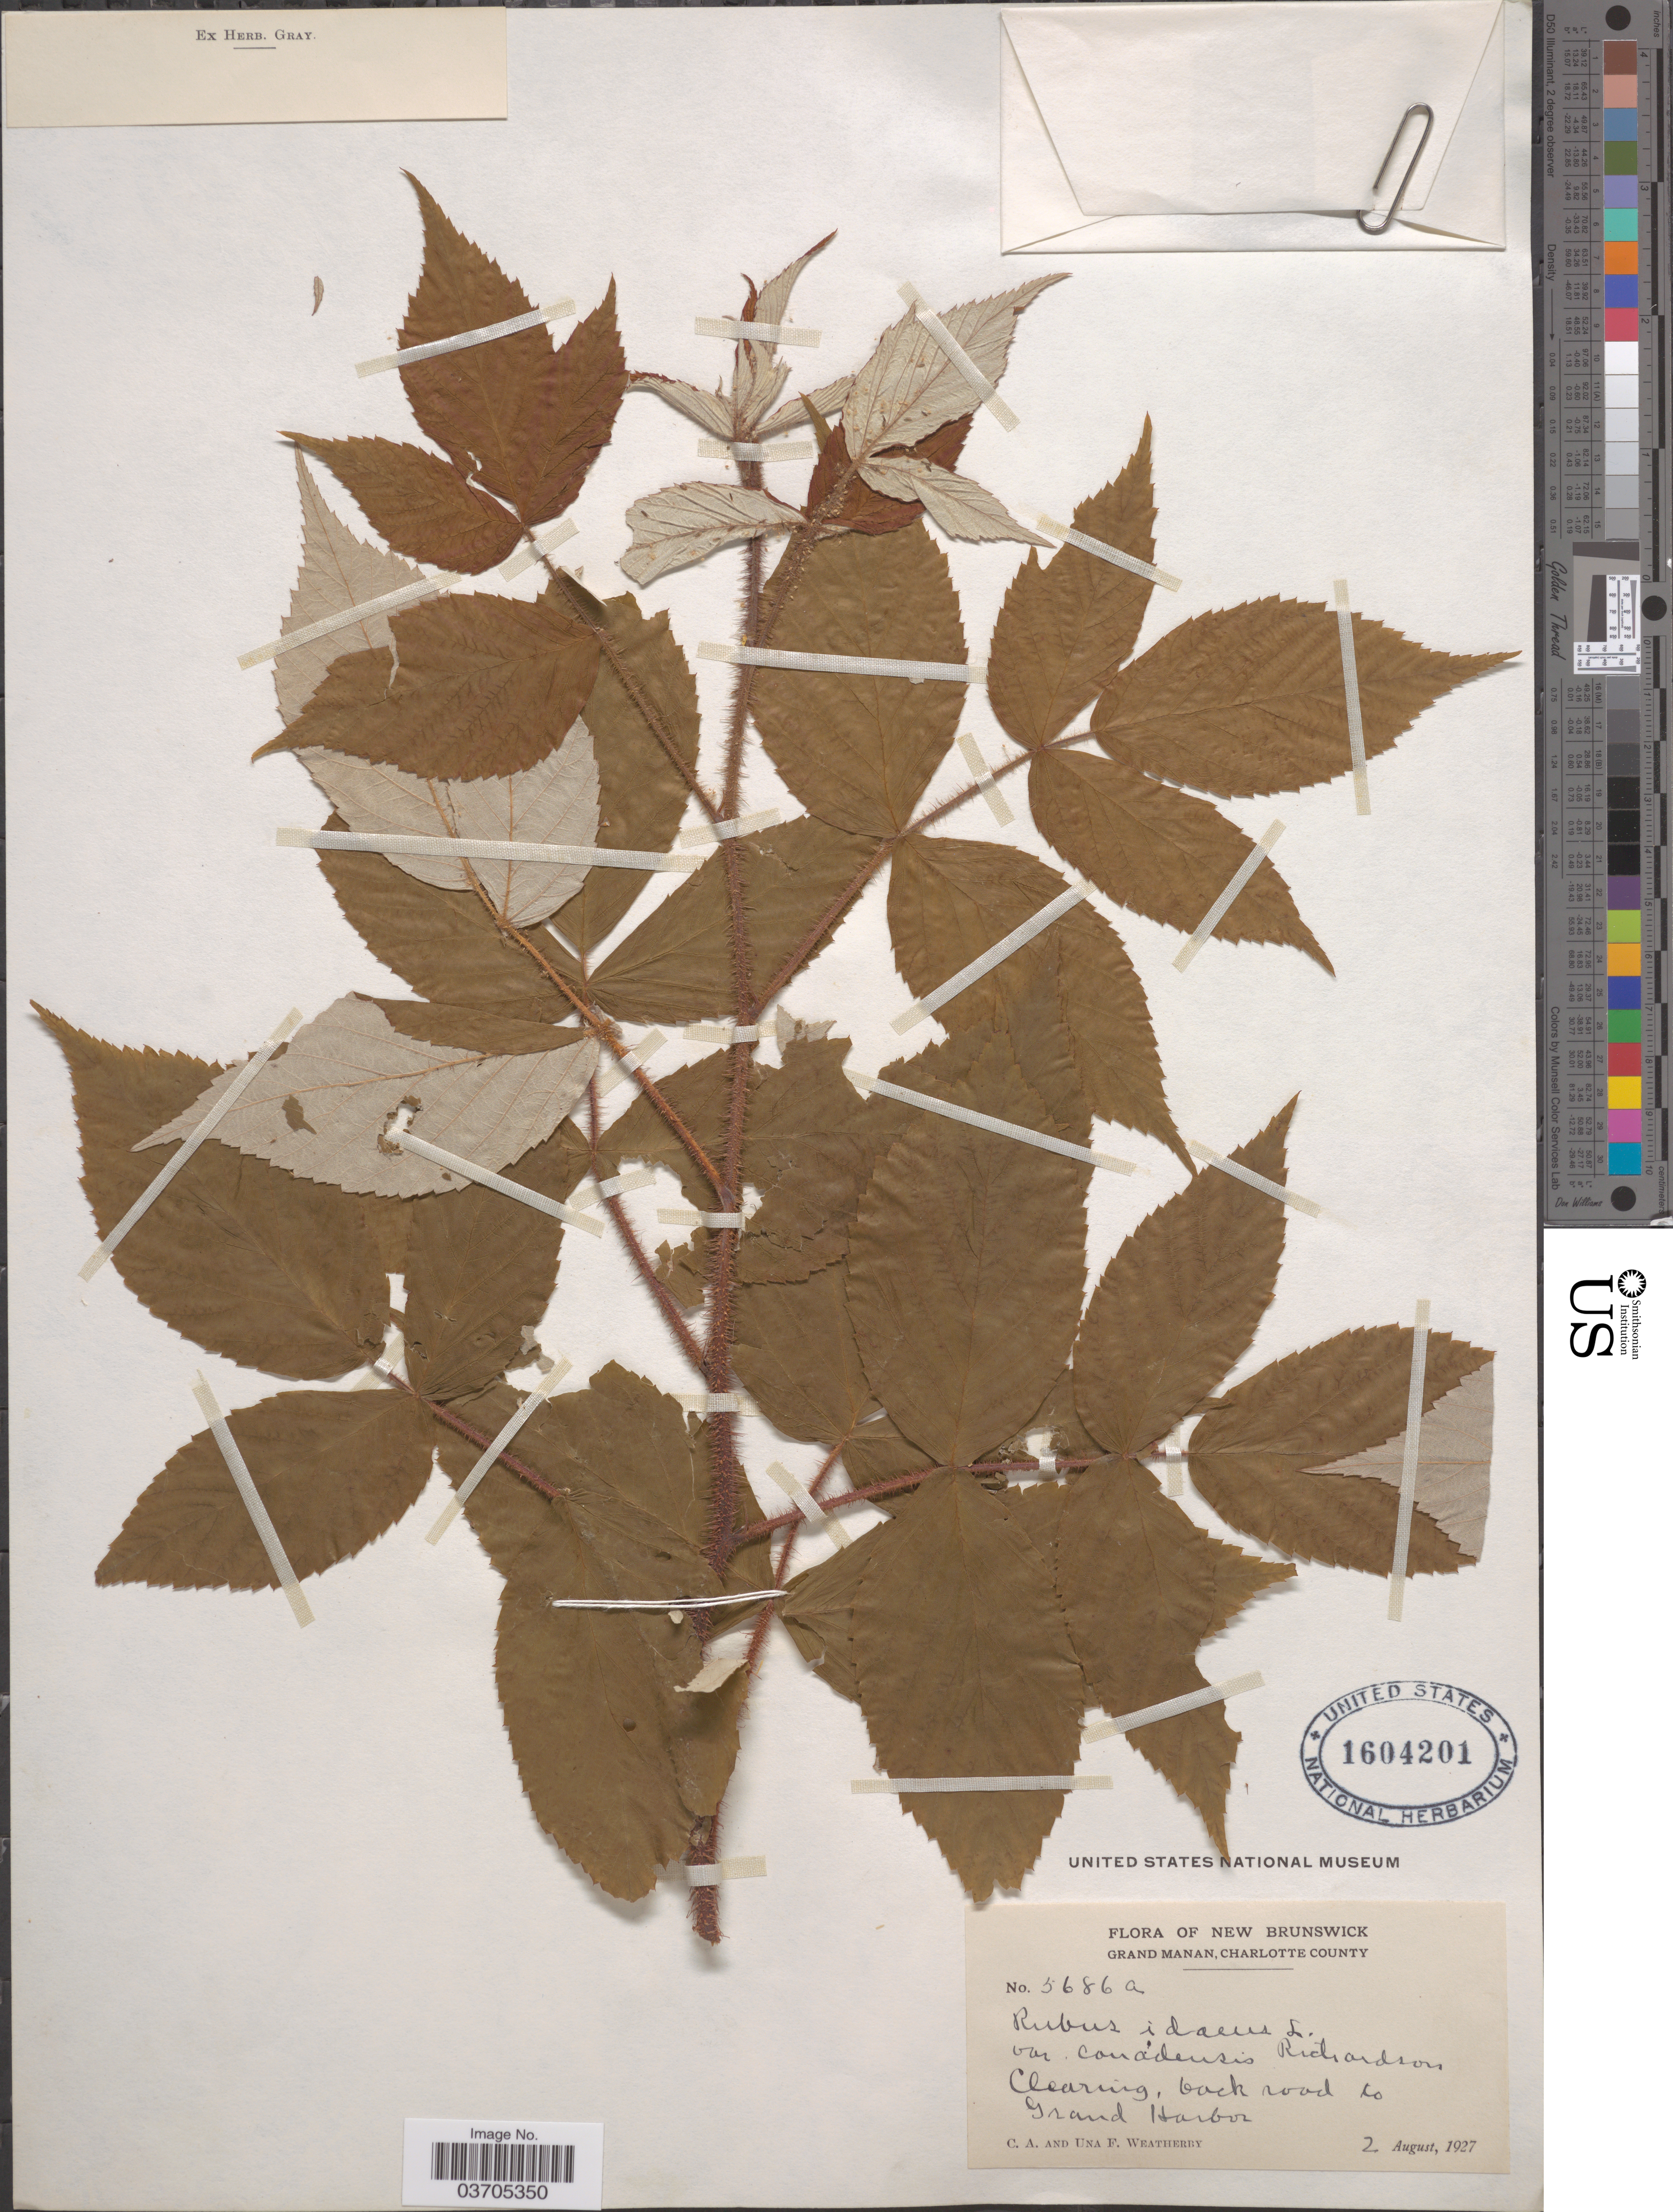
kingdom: Plantae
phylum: Tracheophyta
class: Magnoliopsida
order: Rosales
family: Rosaceae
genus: Rubus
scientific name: Rubus idaeus var. canadensis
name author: Richardson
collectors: C. A. Weatherby & U. Weatherby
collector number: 5686a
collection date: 1927-08-02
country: Canada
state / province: New Brunswick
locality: Grand Manan, Charlotte County. Clearing, back road to Grand Harbor.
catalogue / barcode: US 1604201